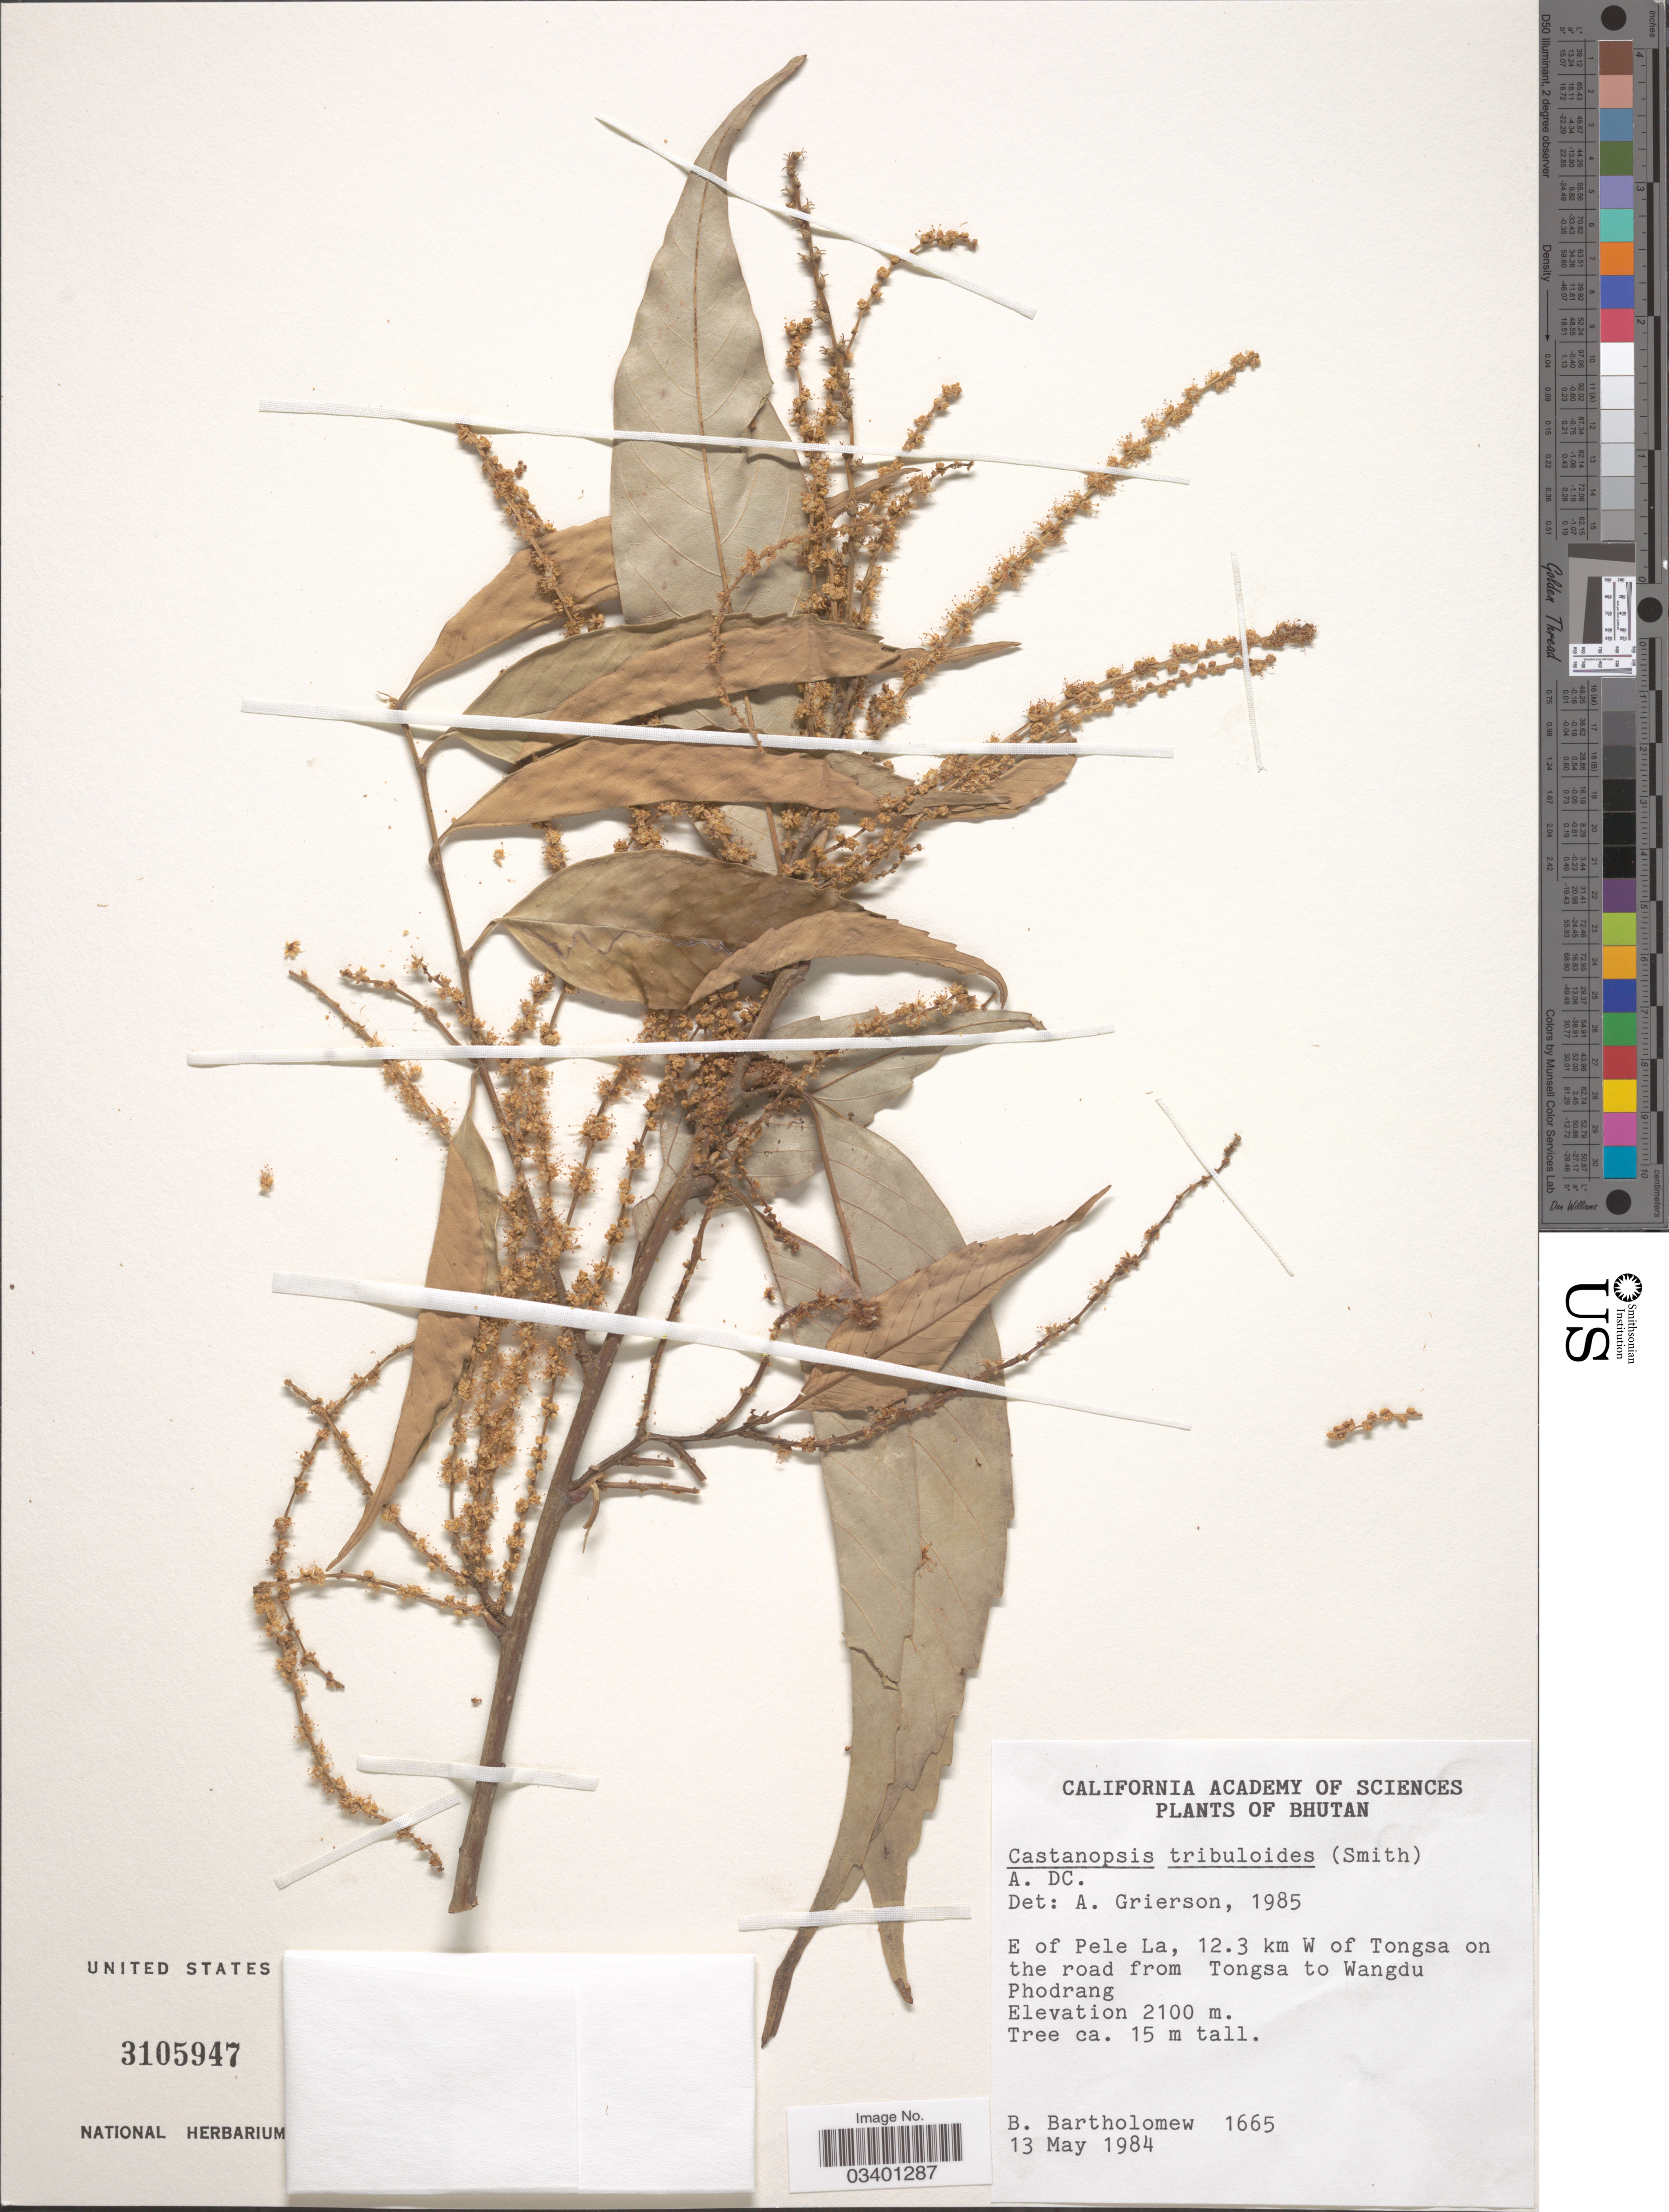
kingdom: Plantae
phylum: Tracheophyta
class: Magnoliopsida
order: Fagales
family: Fagaceae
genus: Castanopsis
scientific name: Castanopsis tribuloides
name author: (Sm.) A. DC.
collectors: B. Bartholomew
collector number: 1665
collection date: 1984-05-13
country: Bhutan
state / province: Wangdue Phodrang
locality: E of Pele La, 12.3 km W of Tongsa on the road from Tongsa to Wangdu Phodrang.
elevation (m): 2100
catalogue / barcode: US 3105947